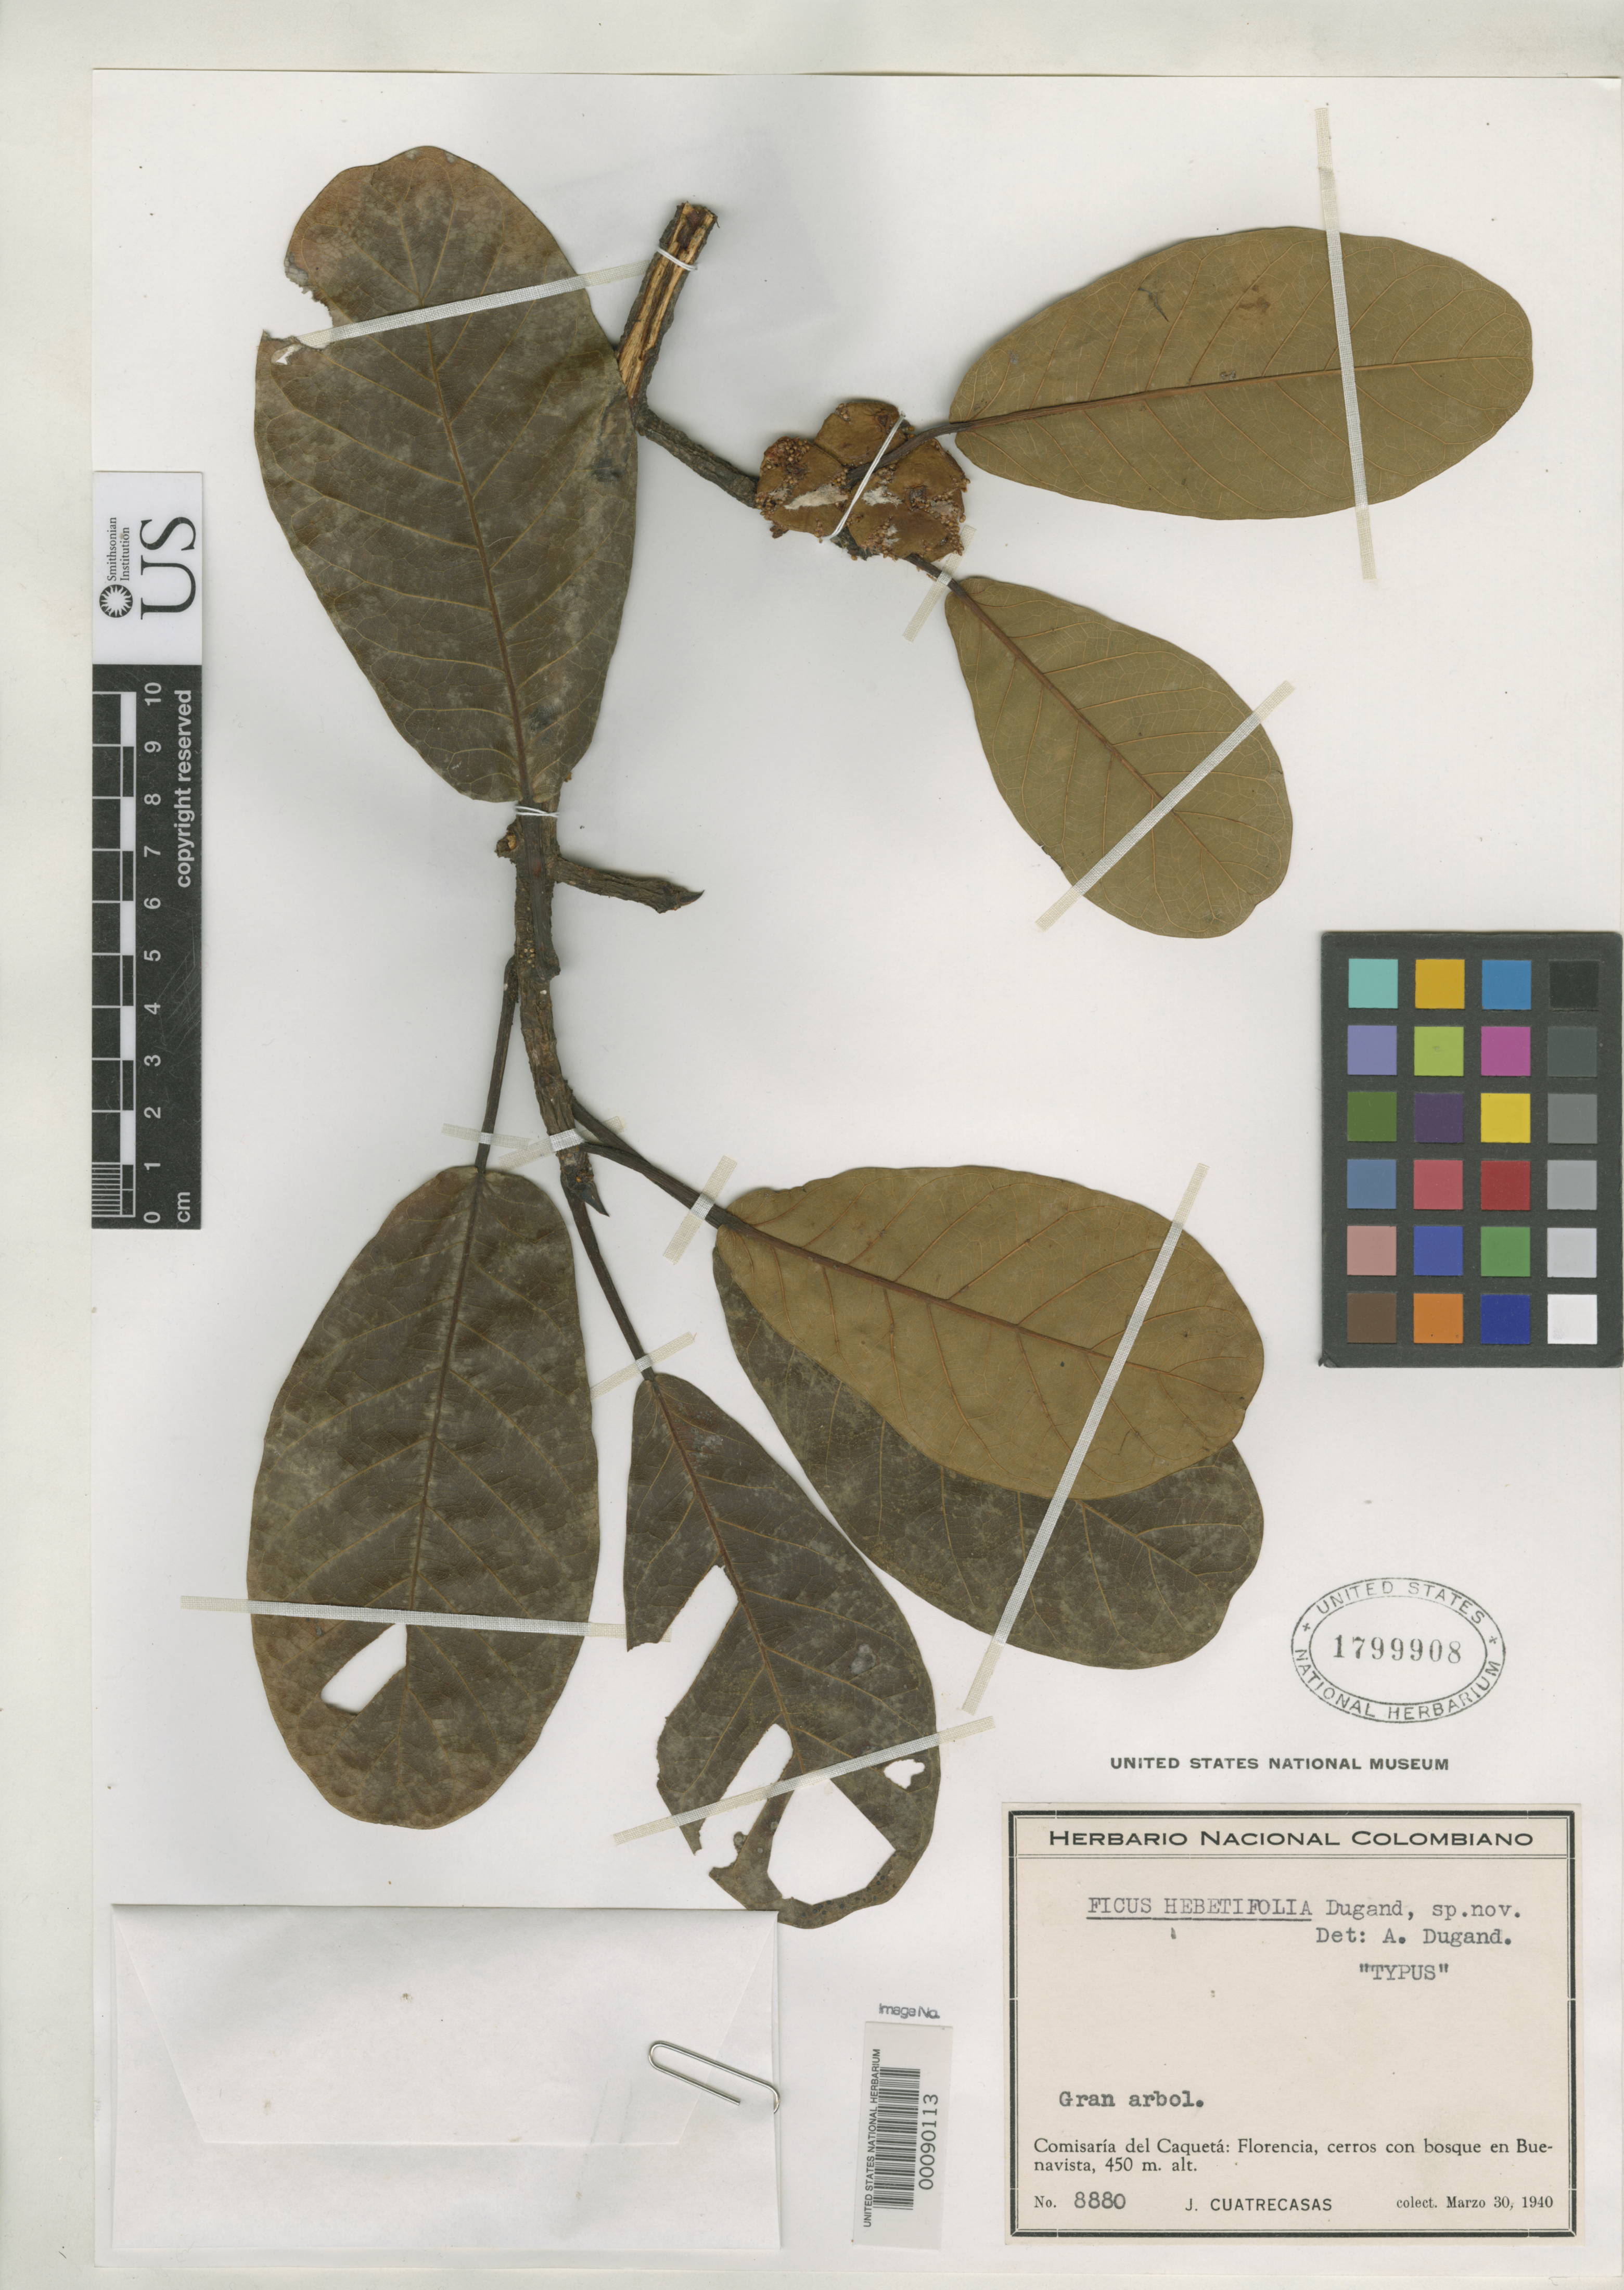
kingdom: Plantae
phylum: Tracheophyta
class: Magnoliopsida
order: Rosales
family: Moraceae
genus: Ficus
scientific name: Ficus hebetifolia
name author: Dugand G.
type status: Isotype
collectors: J. Cuatrecasas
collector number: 8880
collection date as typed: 30 Mar 1940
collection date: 1940-03-30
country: Colombia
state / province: Caquetá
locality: Florencia, Buenavista.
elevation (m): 450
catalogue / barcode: US 1799908